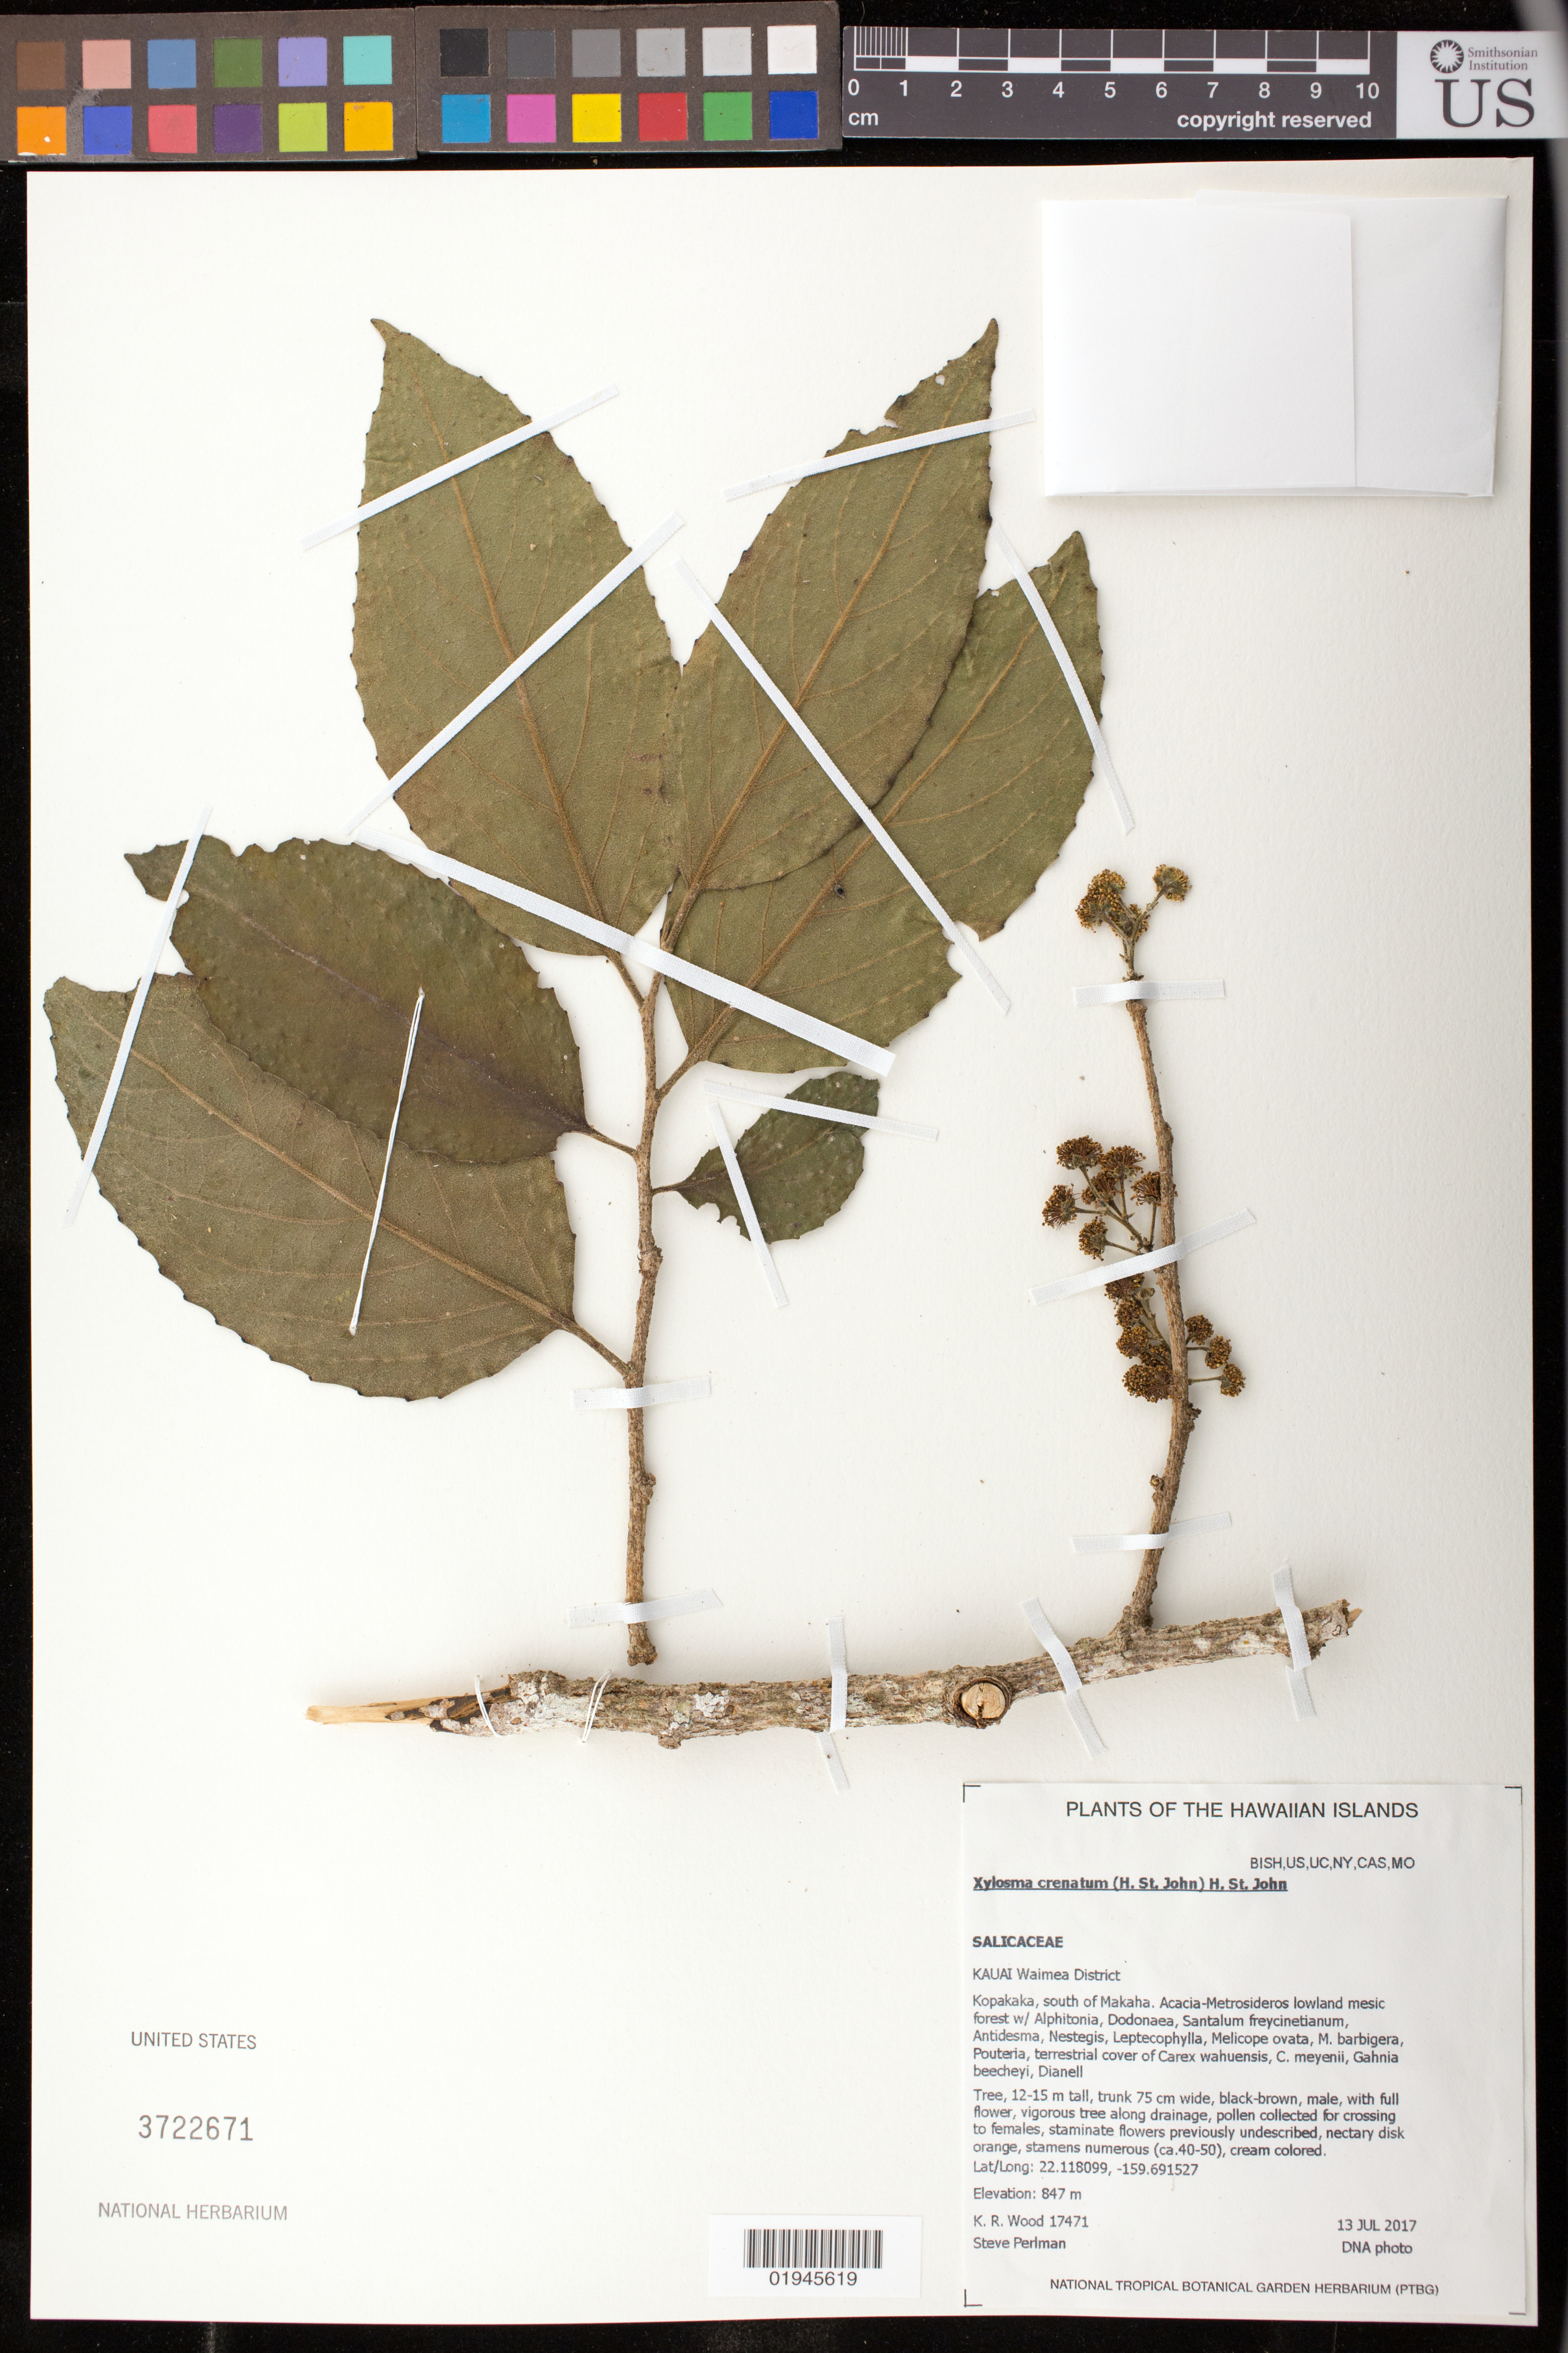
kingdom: Plantae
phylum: Tracheophyta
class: Magnoliopsida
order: Malpighiales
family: Salicaceae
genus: Xylosma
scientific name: Xylosma crenata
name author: (H. St. John) H. St. John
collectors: K. R. Wood & S. P. Perlman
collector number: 17471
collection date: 2017-07-13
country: United States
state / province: Hawaii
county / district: Kauai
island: Kaua'i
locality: Waimea District, Kopakaka, south of Makaha.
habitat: Lowland mesic forest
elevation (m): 847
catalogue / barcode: US 3722671